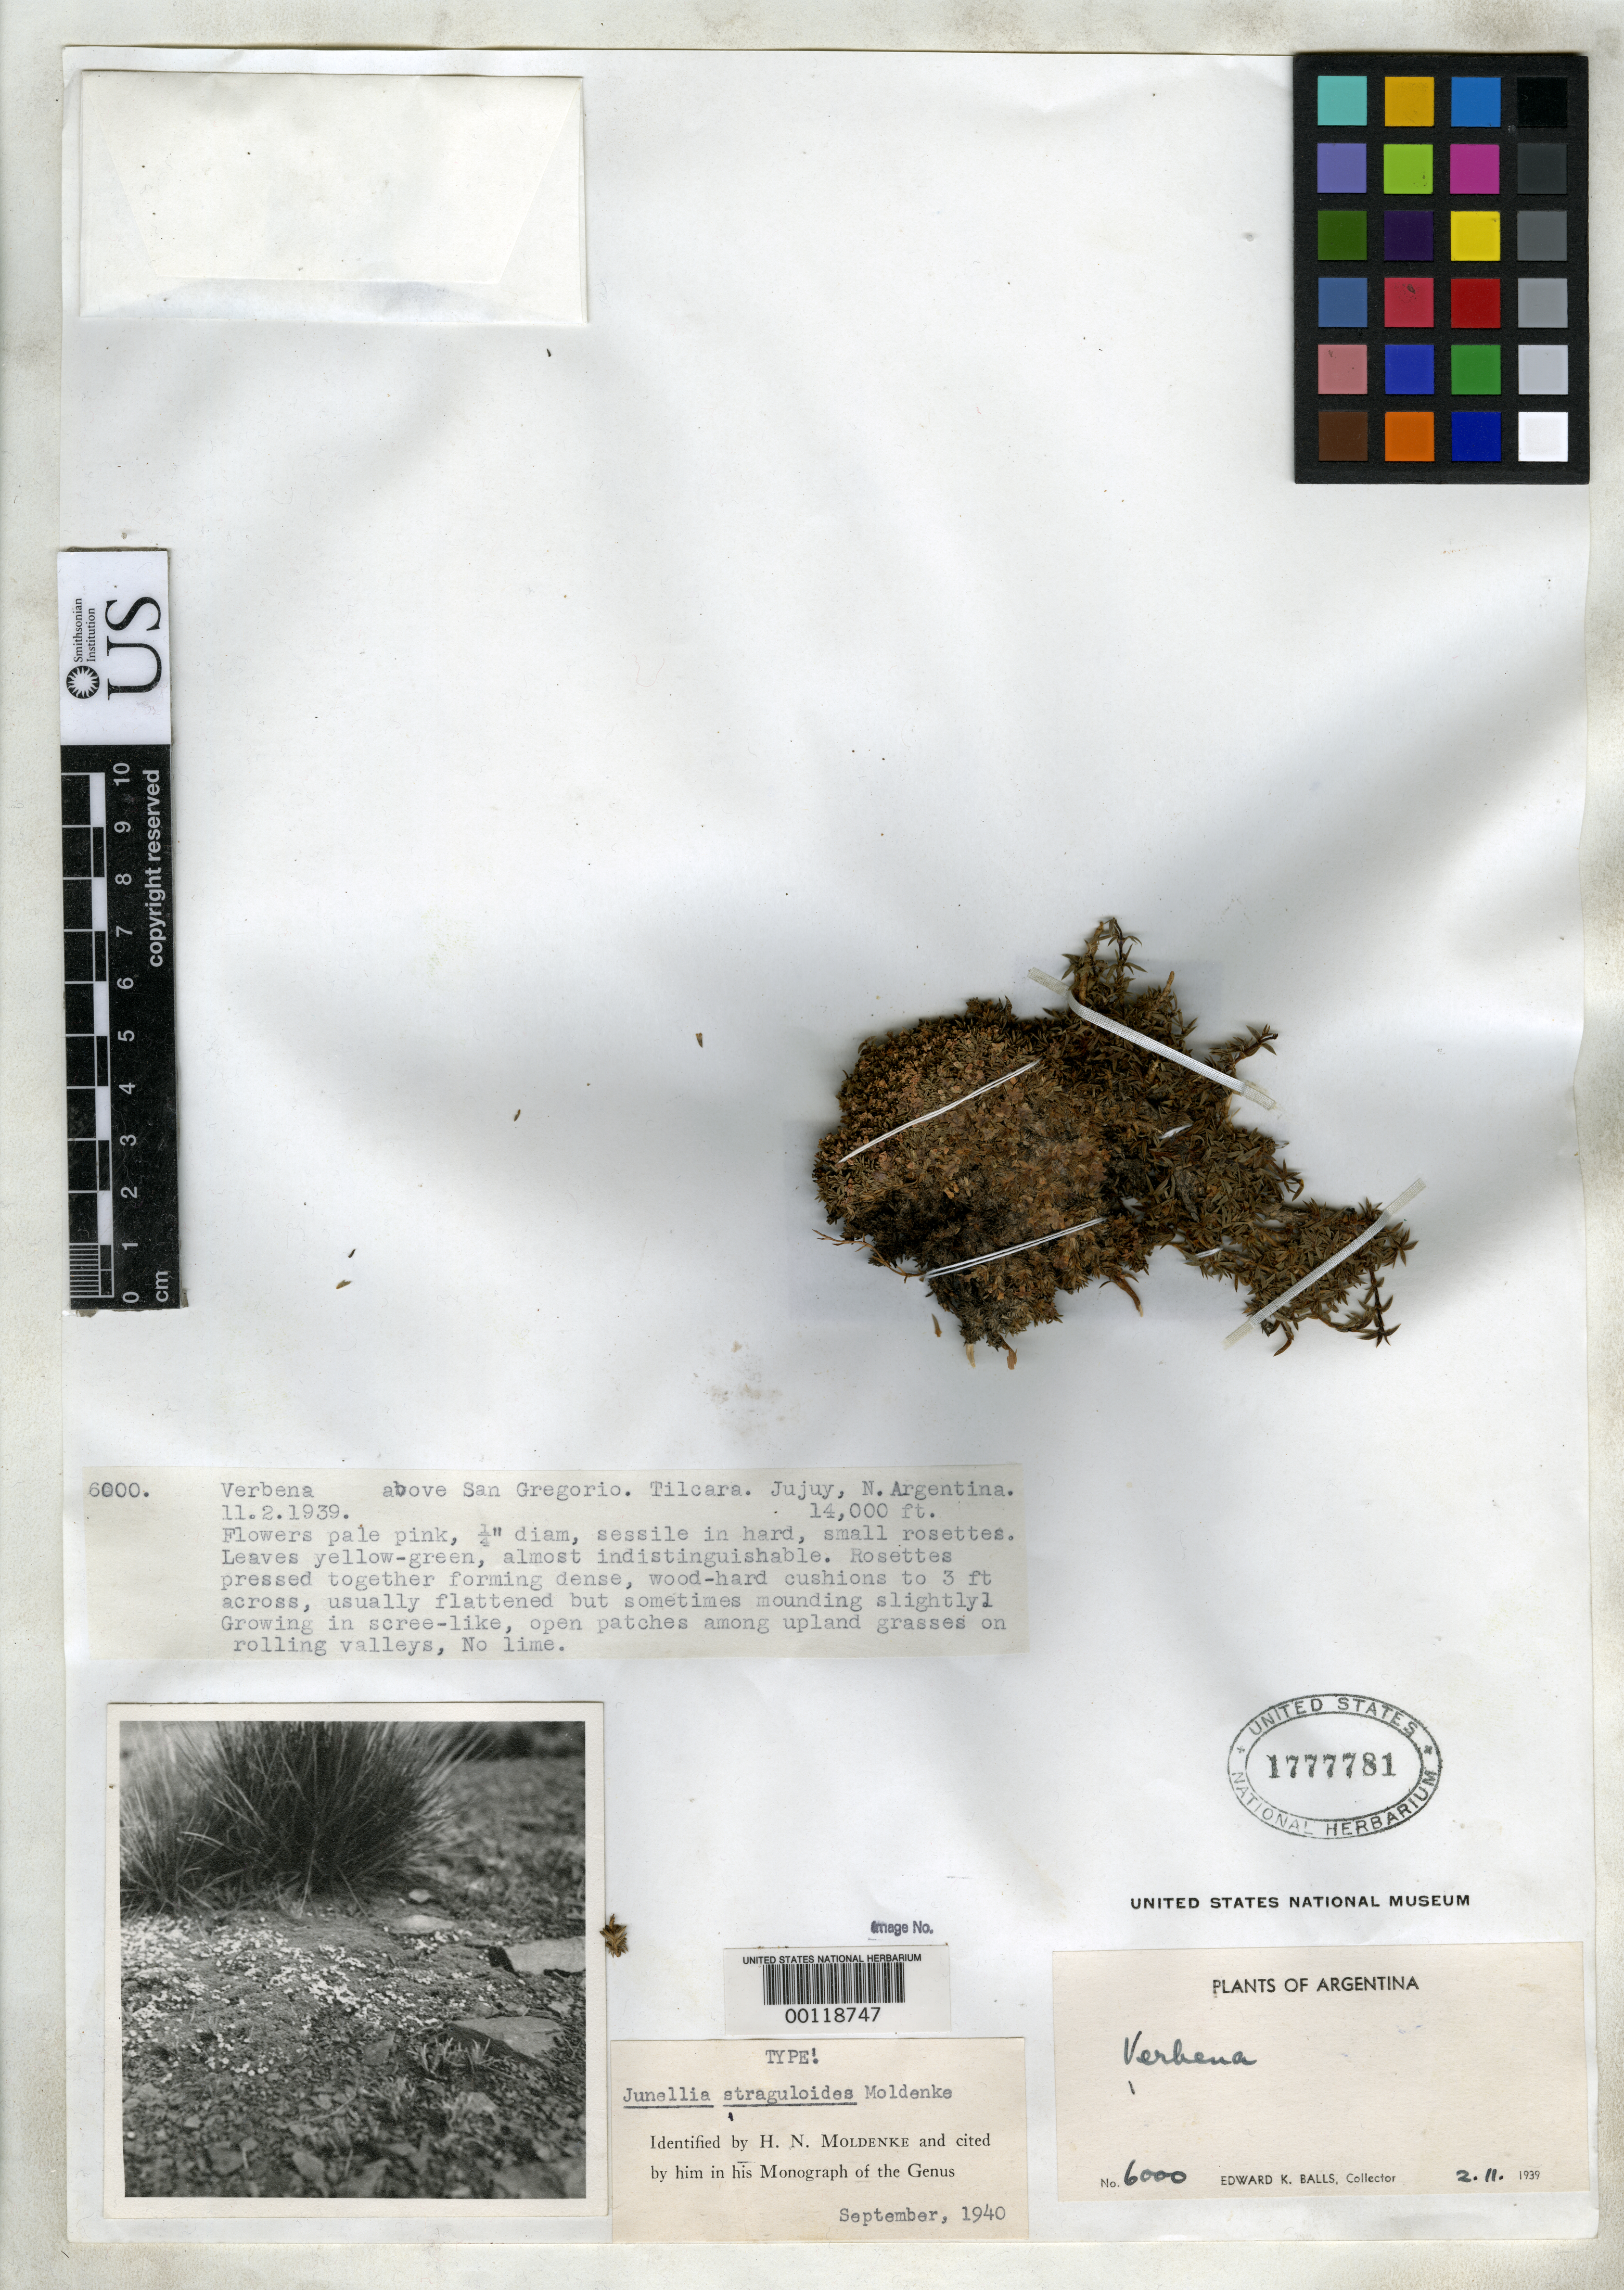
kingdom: Plantae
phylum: Tracheophyta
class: Magnoliopsida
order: Lamiales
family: Verbenaceae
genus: Junellia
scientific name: Junellia straguloides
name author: Moldenke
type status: Holotype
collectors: E. K. Balls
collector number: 6000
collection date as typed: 11 Feb 1939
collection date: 1939-02-11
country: Argentina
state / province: Jujuy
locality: Above San Gregorio, Tilcara.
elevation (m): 4267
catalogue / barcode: US 1777781